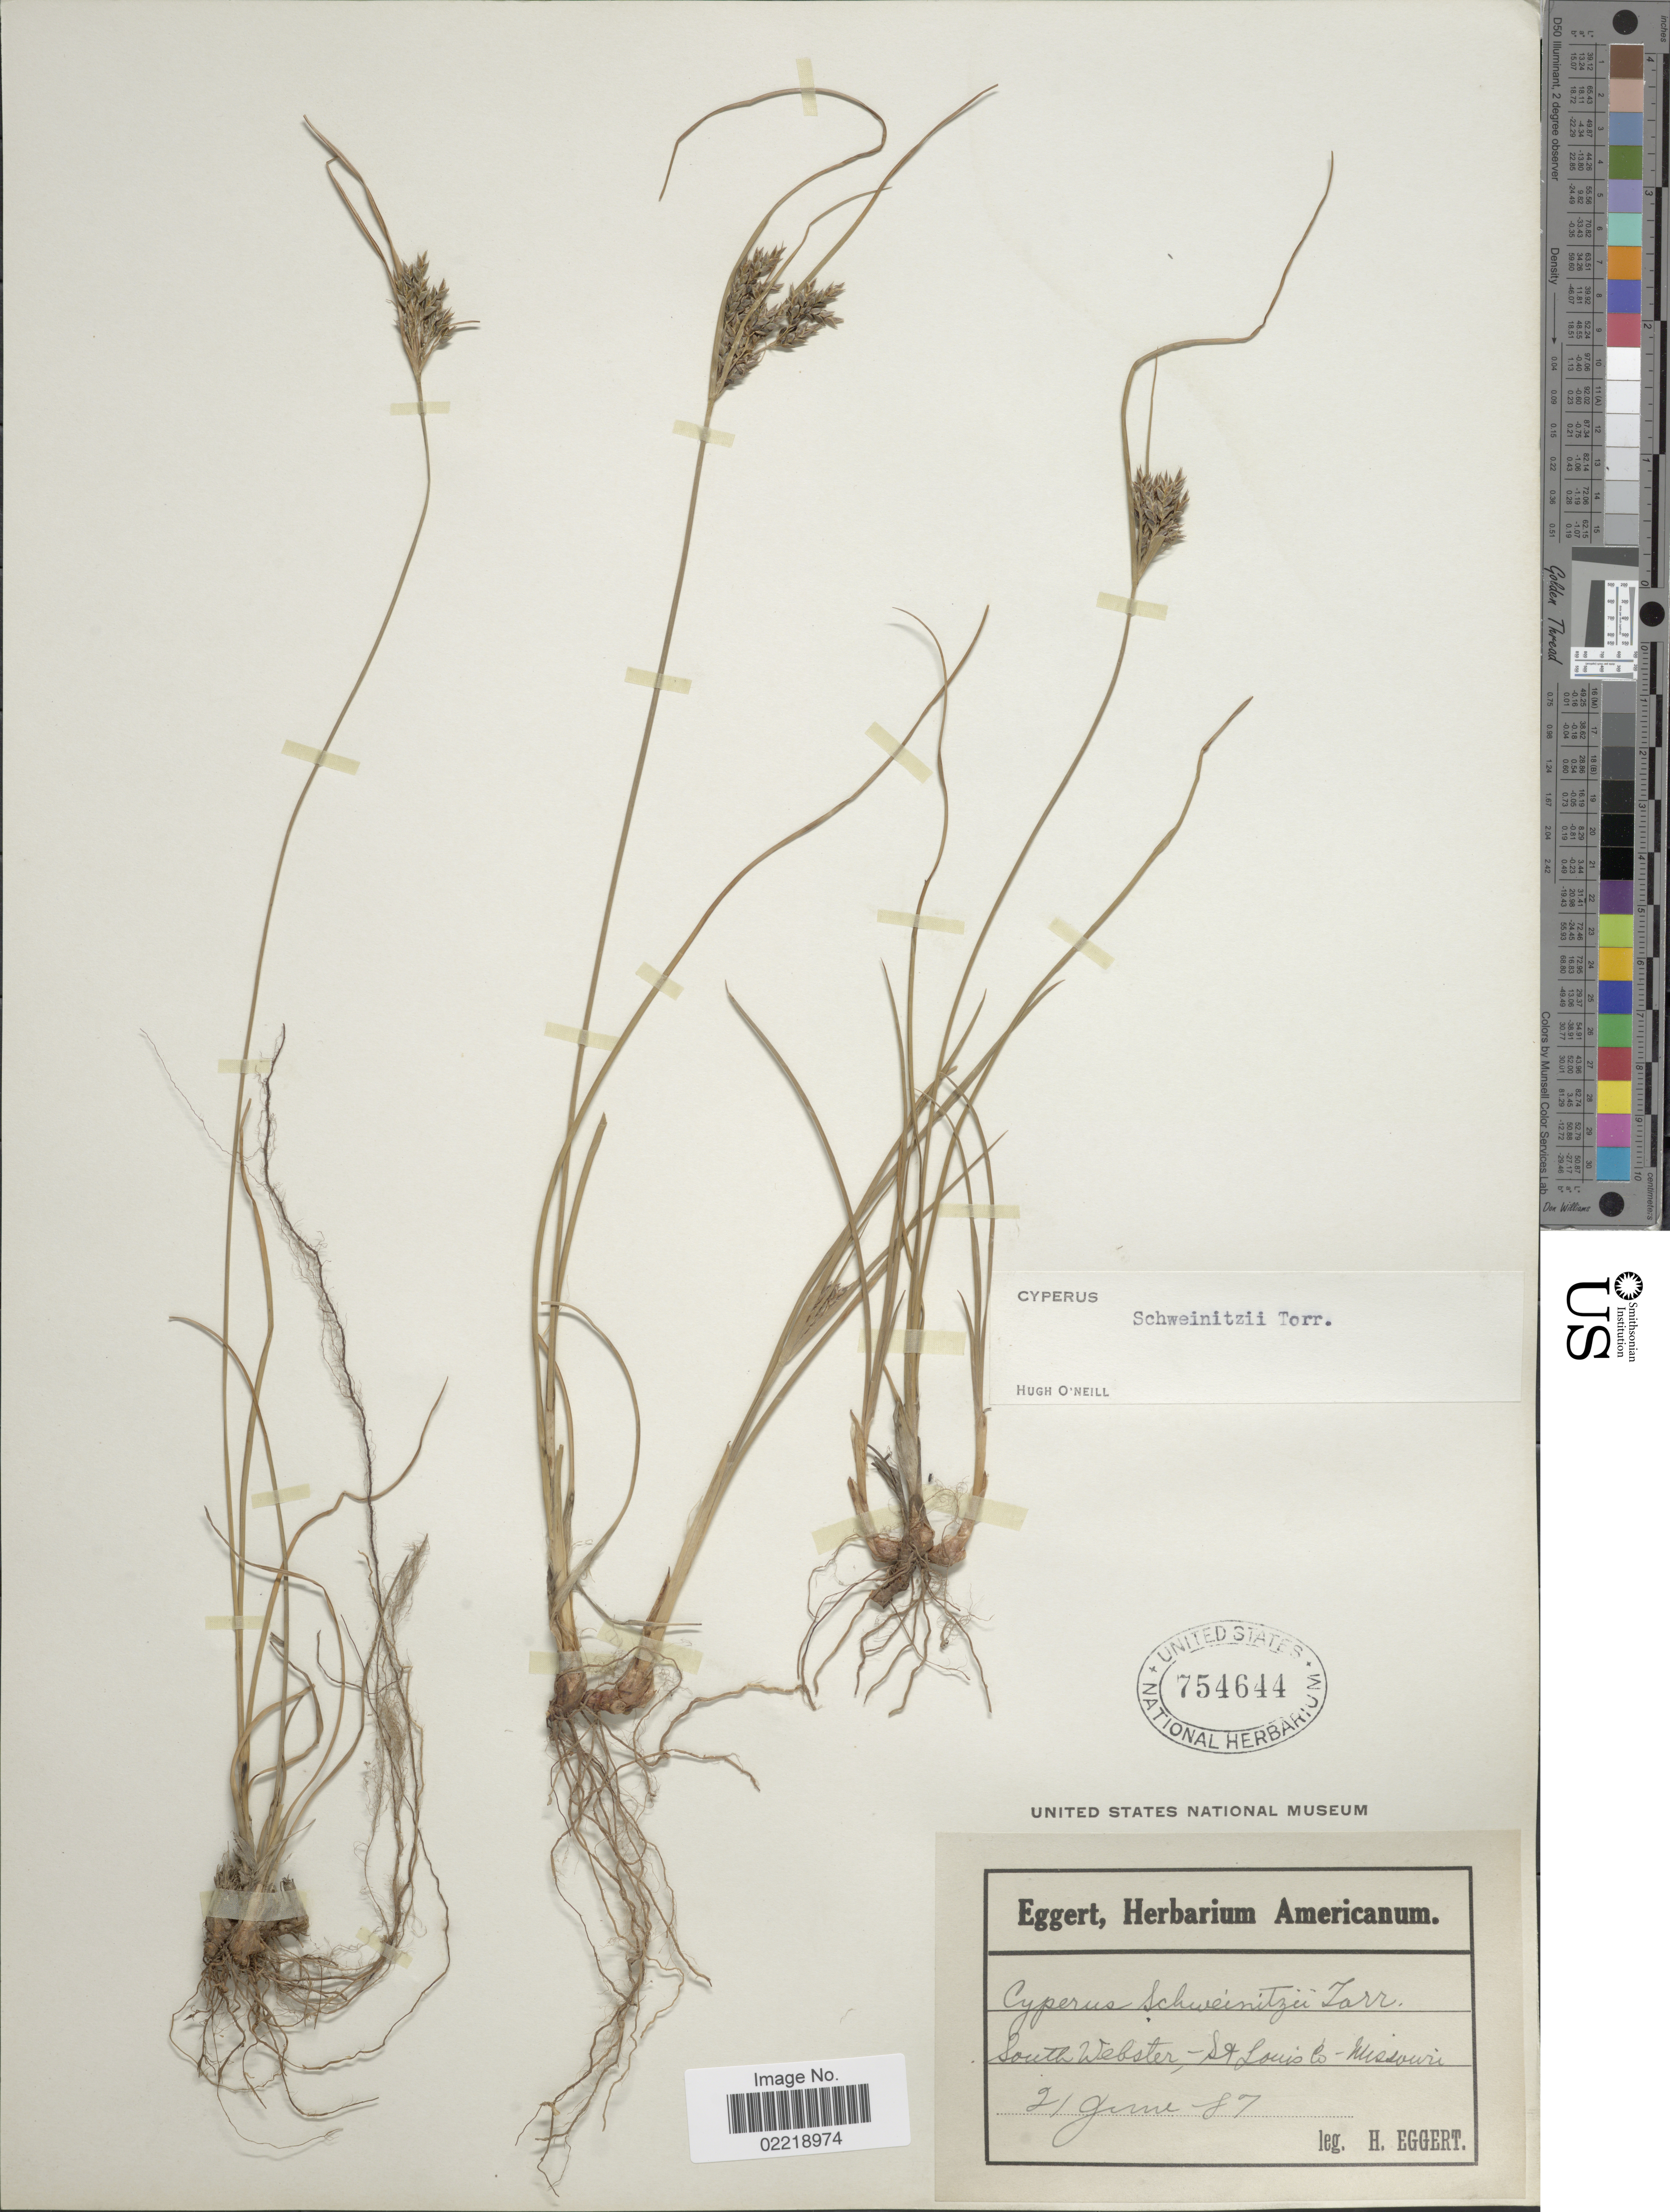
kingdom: Plantae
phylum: Tracheophyta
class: Liliopsida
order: Poales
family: Cyperaceae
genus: Cyperus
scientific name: Cyperus schweinitzii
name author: Torr.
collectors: H. Eggert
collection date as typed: Transcribed d/m/y: 21/6/87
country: United States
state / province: Missouri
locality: South Webster - St Louis Co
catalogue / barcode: US 754644